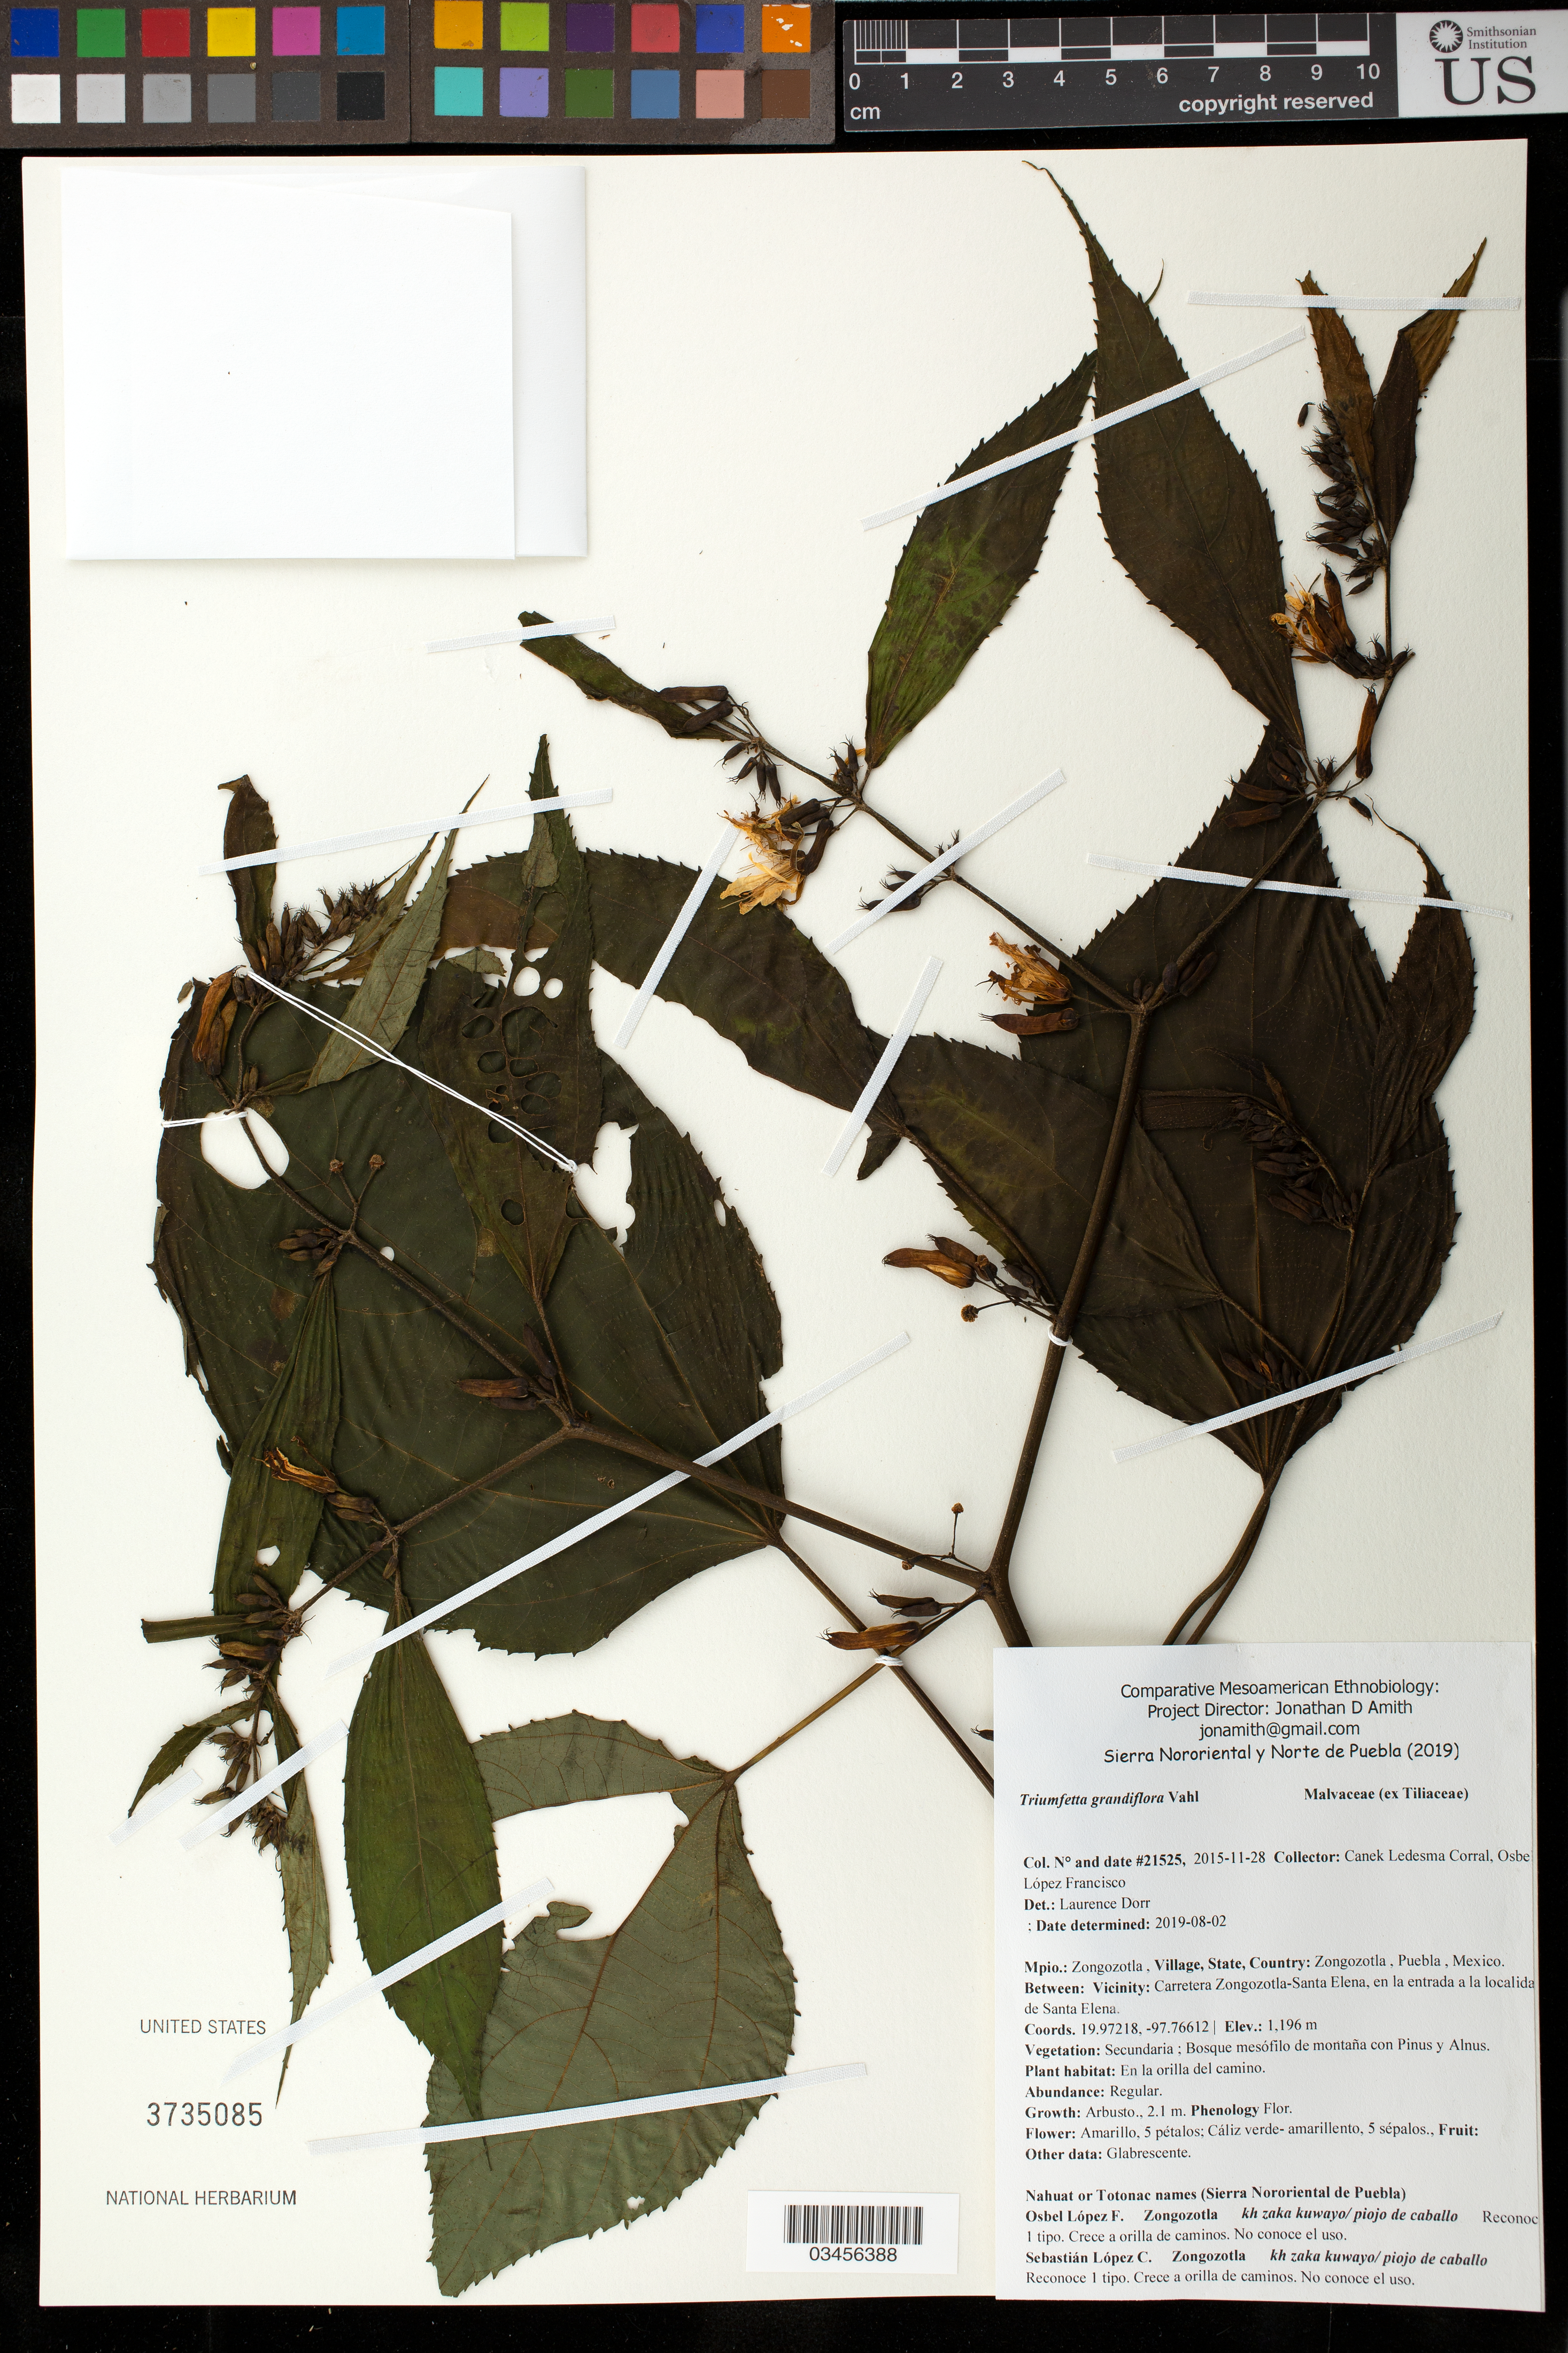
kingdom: Plantae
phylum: Tracheophyta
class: Magnoliopsida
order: Malvales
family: Malvaceae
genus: Triumfetta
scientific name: Triumfetta grandiflora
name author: Vahl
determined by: Coombes, Allen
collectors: Canek Ledesma C. & O. López Francisco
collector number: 21525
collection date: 2015-11-28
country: México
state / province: Puebla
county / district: Zongozotla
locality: PUEBLO: Zongozotla ; LOCALIDAD EXACTA: Carretera Zongozotla-Santa Elena, en la entrada a la localidad de Santa Elena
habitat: Bosque mesófilo de montaña con Pinus y Alnus | En la orilla del camino.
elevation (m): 1196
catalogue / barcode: US 3735085